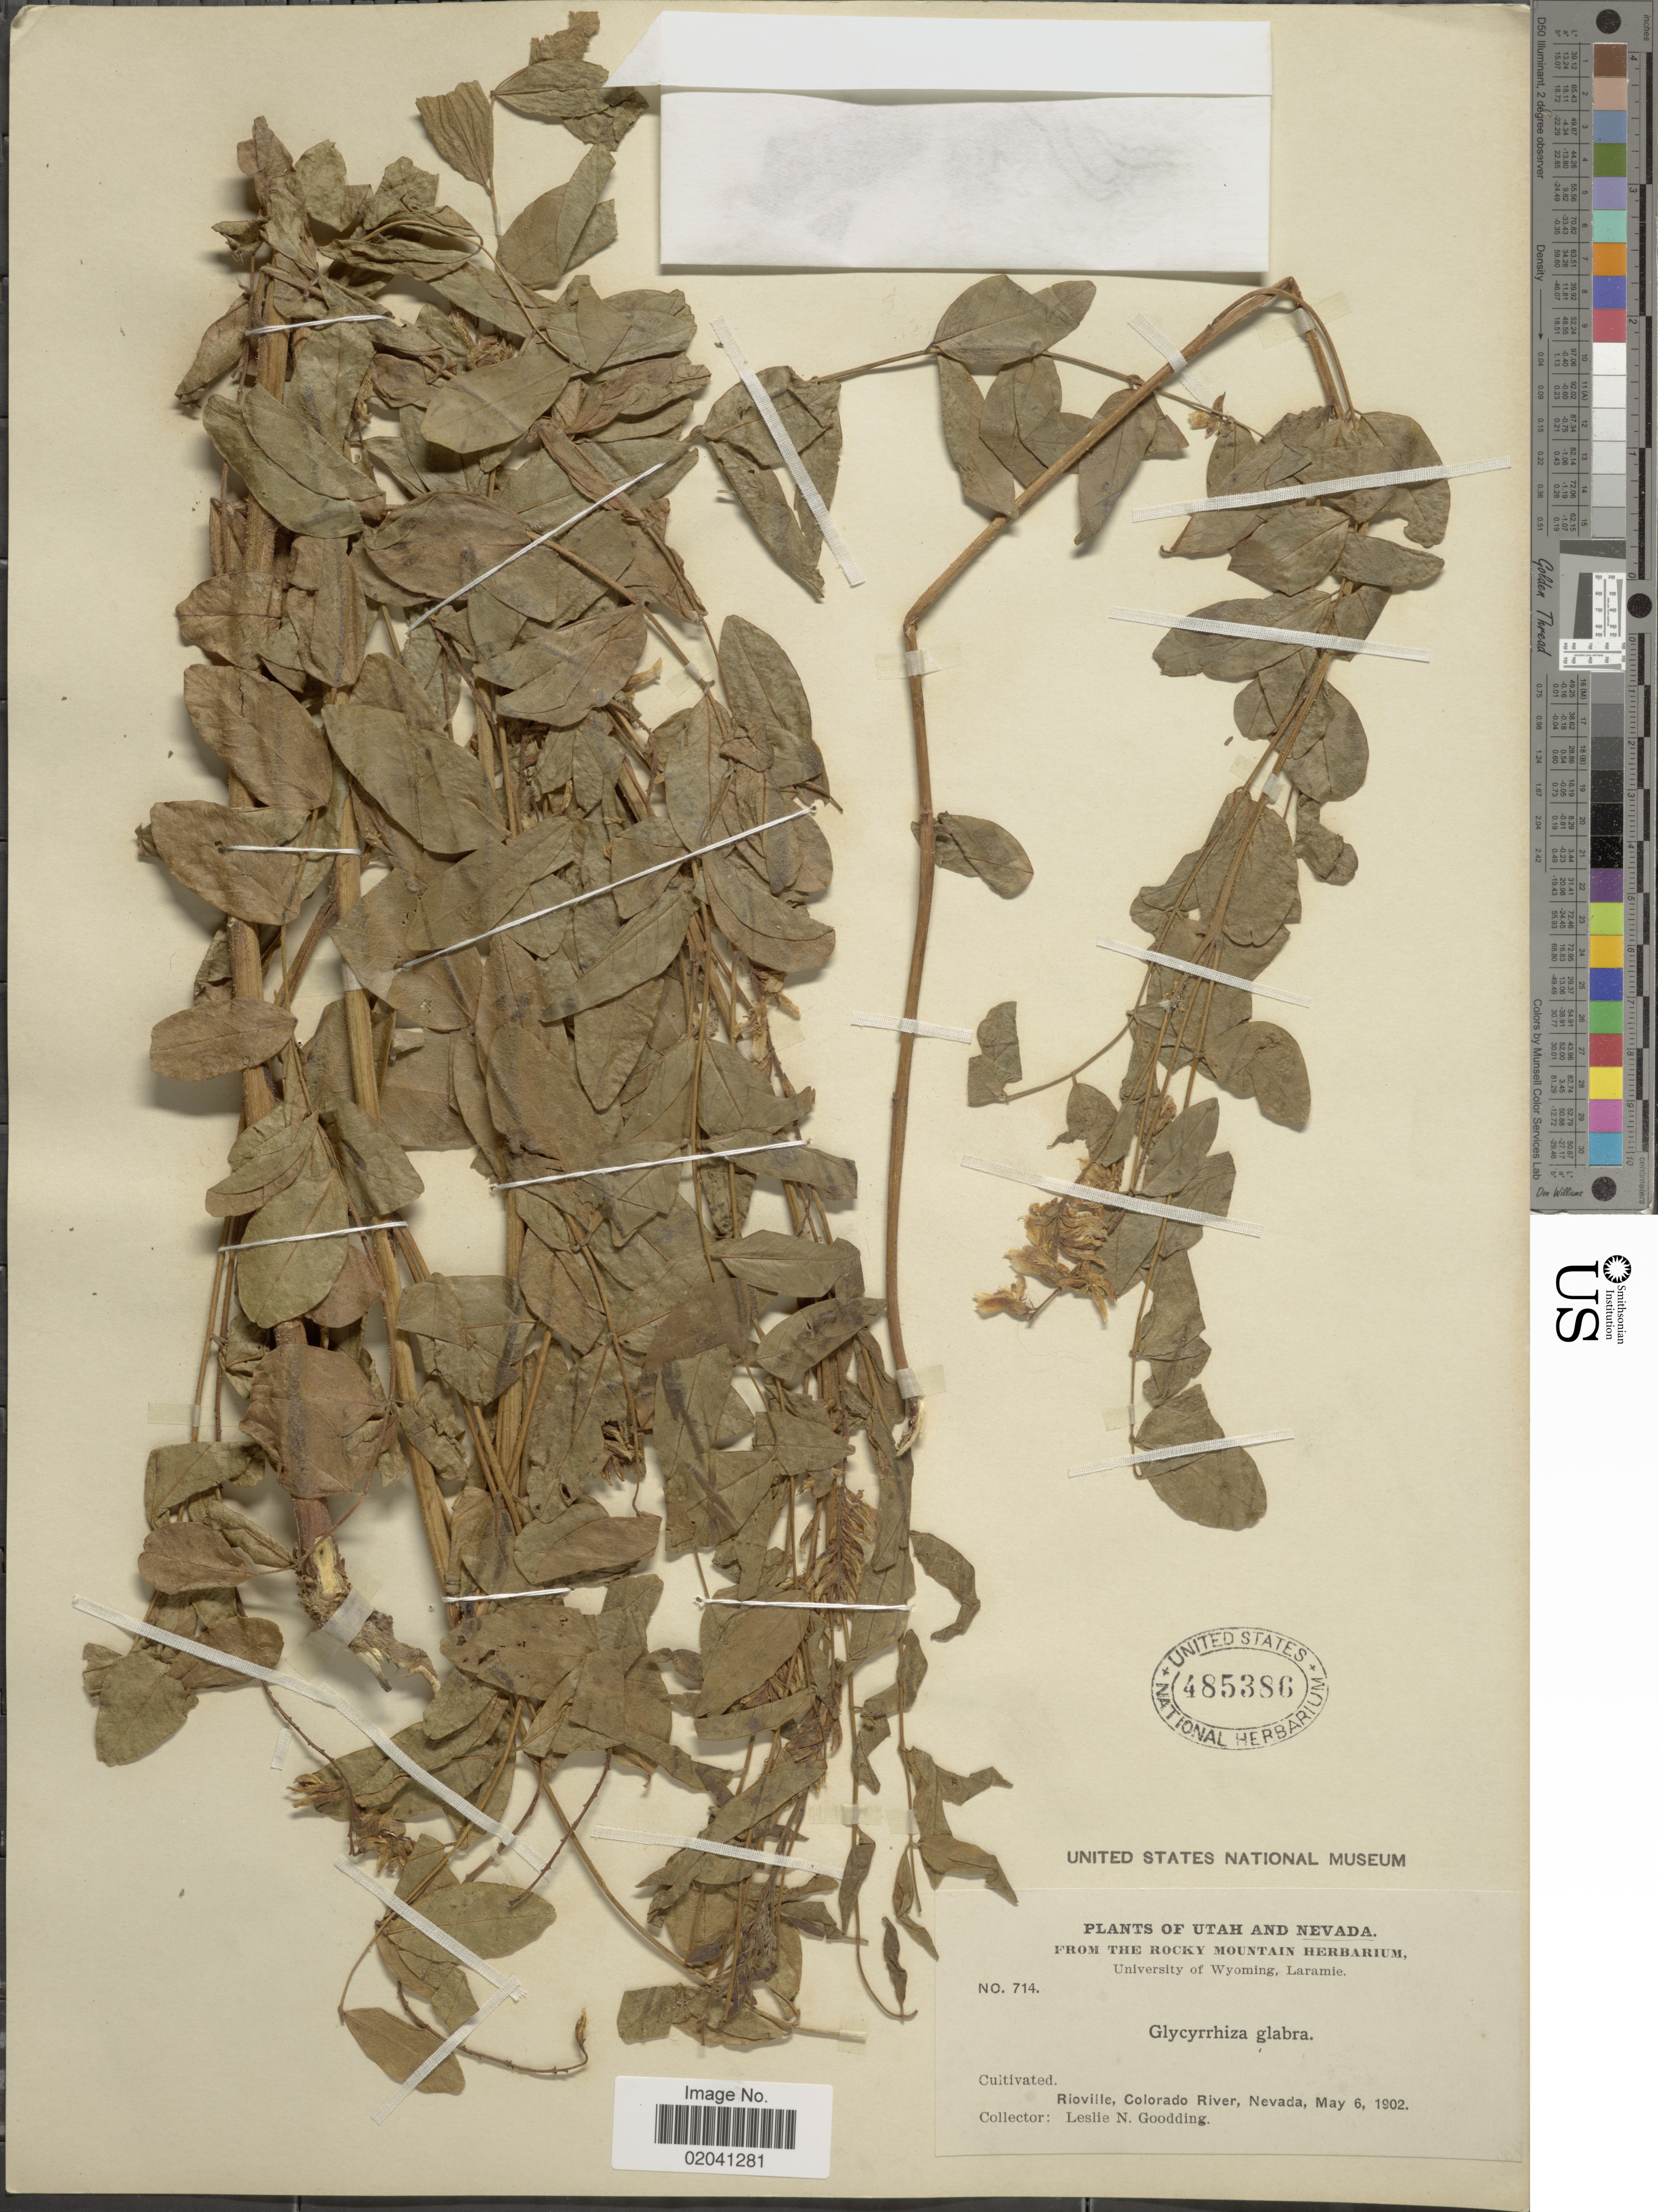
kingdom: Plantae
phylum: Tracheophyta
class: Magnoliopsida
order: Fabales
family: Fabaceae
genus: Oxytropis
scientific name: Oxytropis glabra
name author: DC.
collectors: L. N. Goodding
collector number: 714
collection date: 1902-05-06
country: United States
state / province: Nevada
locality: Rioville, Colorado River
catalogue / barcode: US 485386